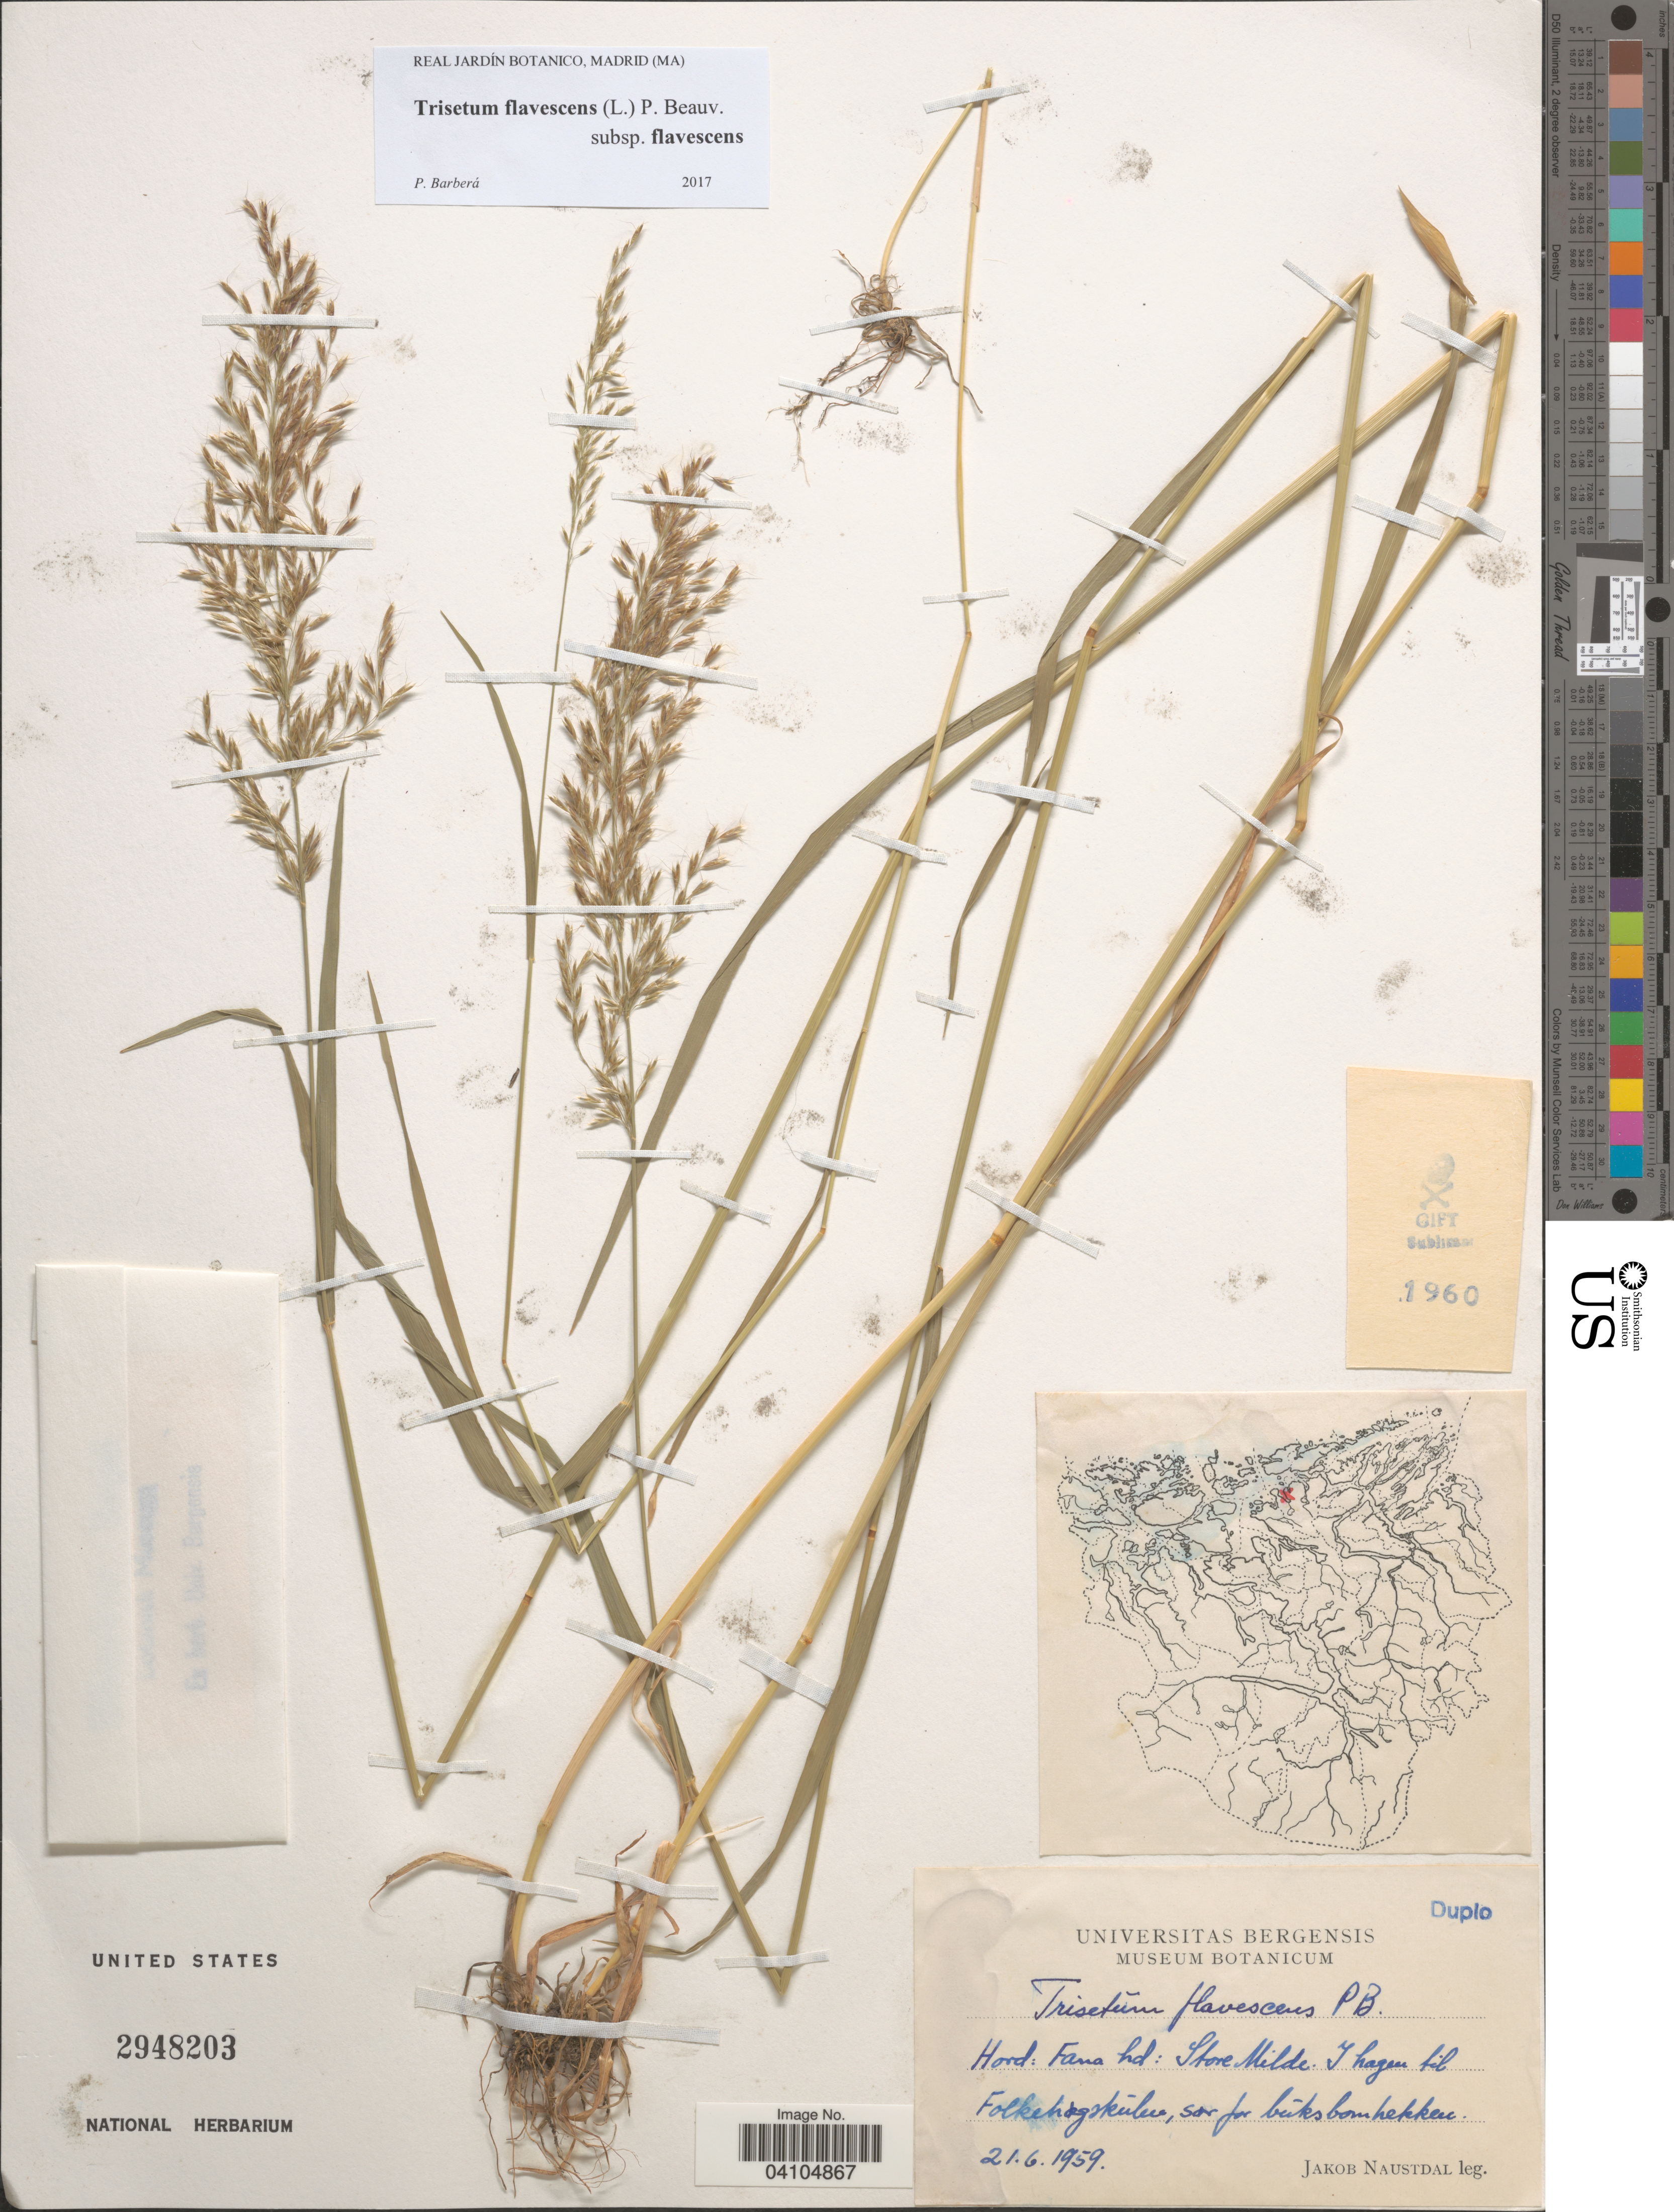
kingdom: Plantae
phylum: Tracheophyta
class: Liliopsida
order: Poales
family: Poaceae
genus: Trisetum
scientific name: Trisetum flavescens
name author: (L.) P. Beauv.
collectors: J. Naustdal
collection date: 1959-06-21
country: Norway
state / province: Vestland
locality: Hord: Fana hd: Store Milde. I hagen til Folkehøgskulen, sør for buks bomhekken.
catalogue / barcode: US 2948203